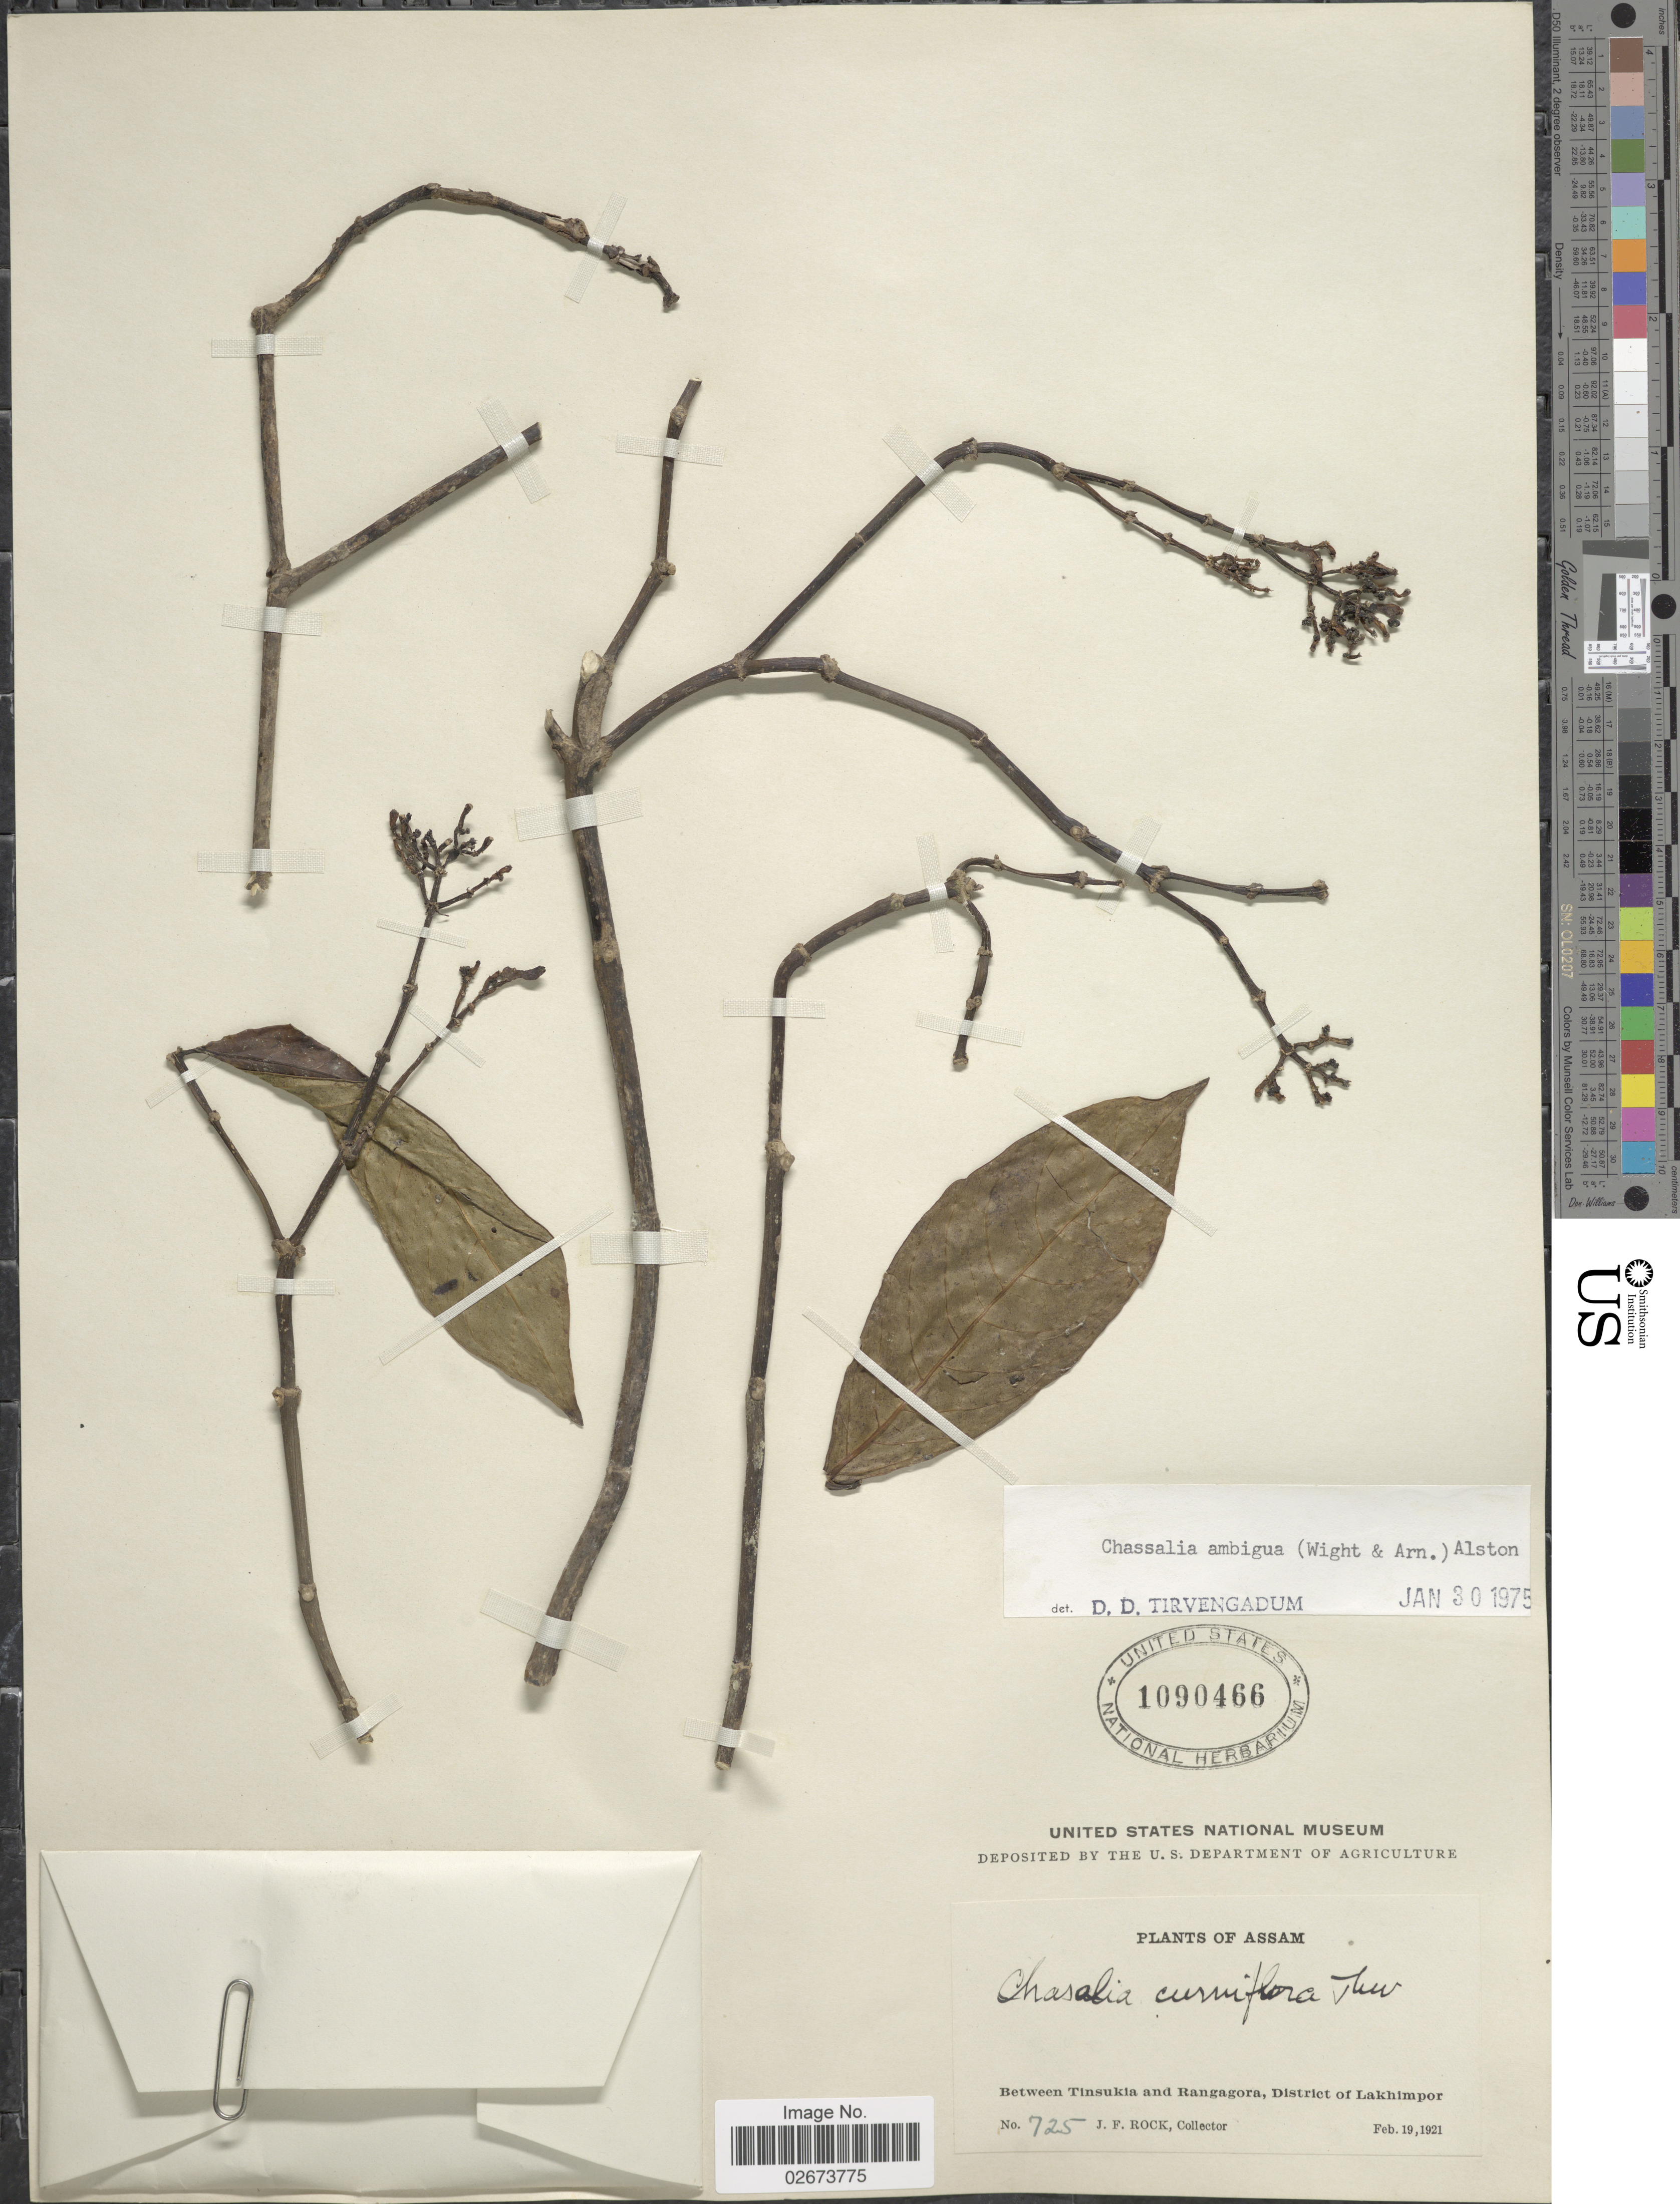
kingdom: Plantae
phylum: Tracheophyta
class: Magnoliopsida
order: Gentianales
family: Rubiaceae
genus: Chassalia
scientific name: Chassalia ambigua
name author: (Wight & Arn.) Alston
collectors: J. Rock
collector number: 725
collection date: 1921-02-19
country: India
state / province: Assam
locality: Between Tinsukia and Rangagora, District Lakhimpor.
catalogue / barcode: US 1090466